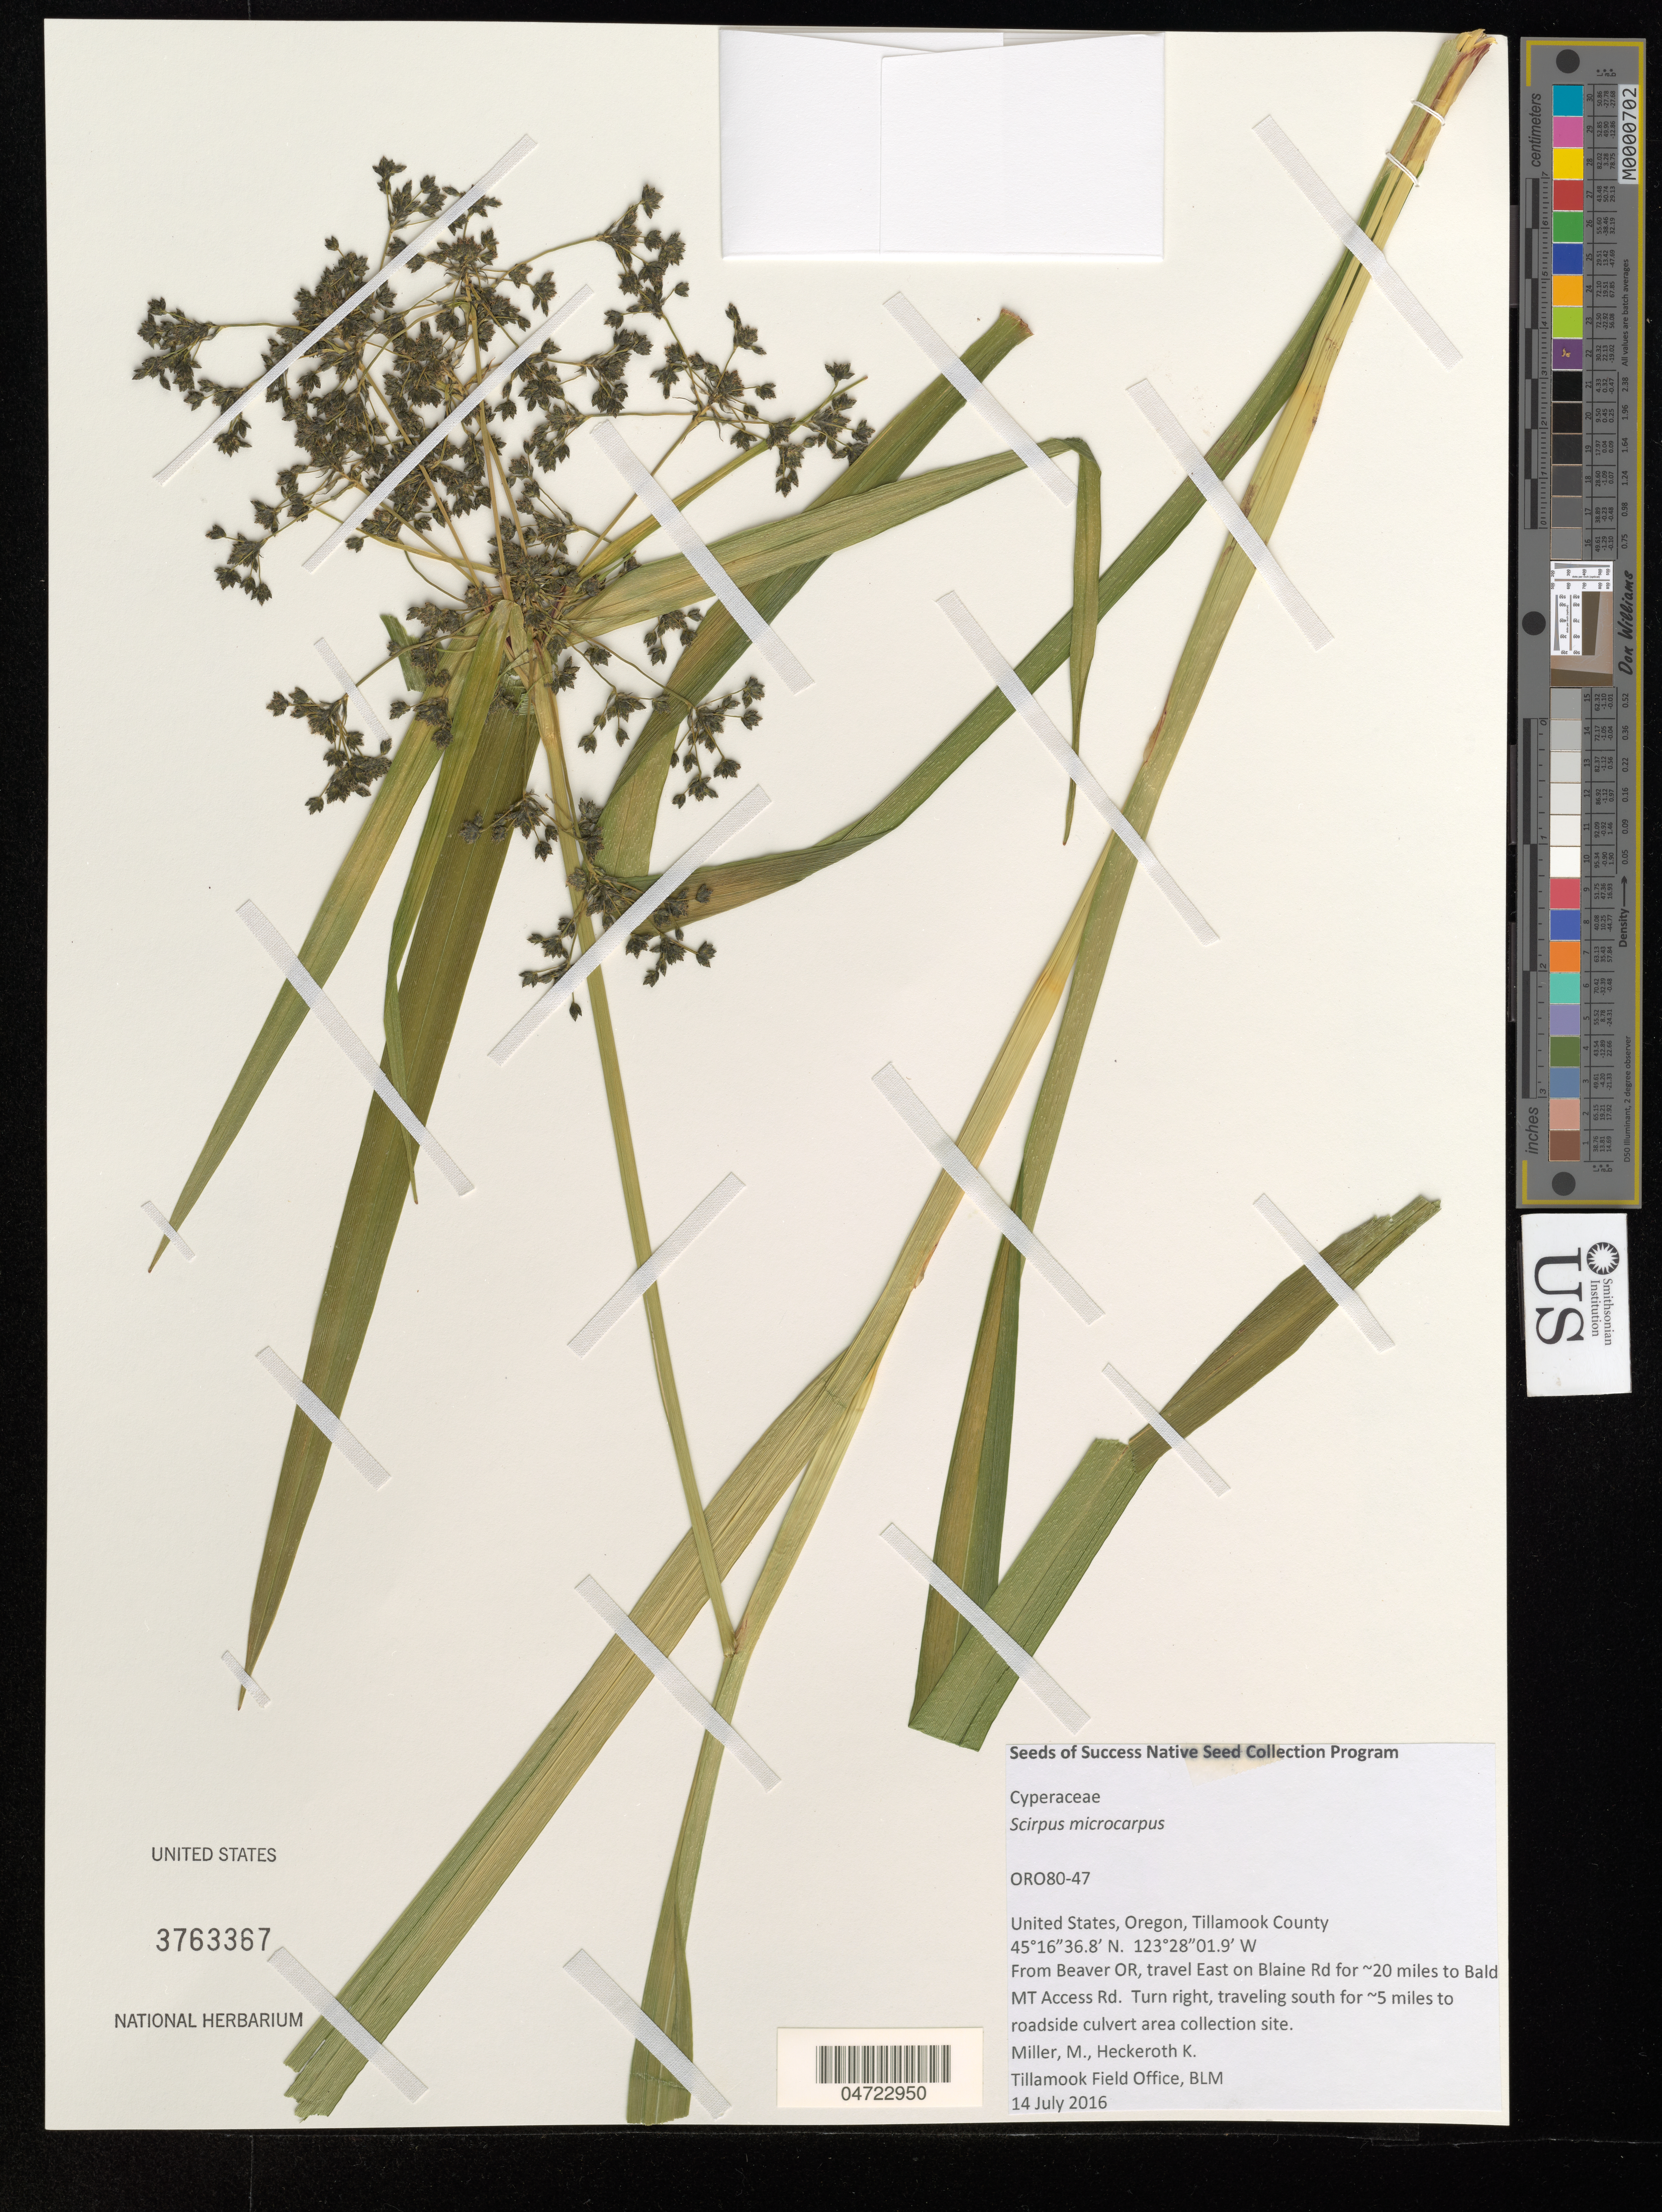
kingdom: Plantae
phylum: Tracheophyta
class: Liliopsida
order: Poales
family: Cyperaceae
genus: Scirpus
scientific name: Scirpus microcarpus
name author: J. Presl & C. Presl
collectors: K. Heckeroth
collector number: ORO80-47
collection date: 2016-07-14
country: United States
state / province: Oregon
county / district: Tillamook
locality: Tillamook County. From Beaver OR, travel East on Blaine Rd for ~20 miles to Bald MT Access Rd. Turn right, traveling south for ~5 miles to roadside culvert area collection site.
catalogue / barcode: US 3763367